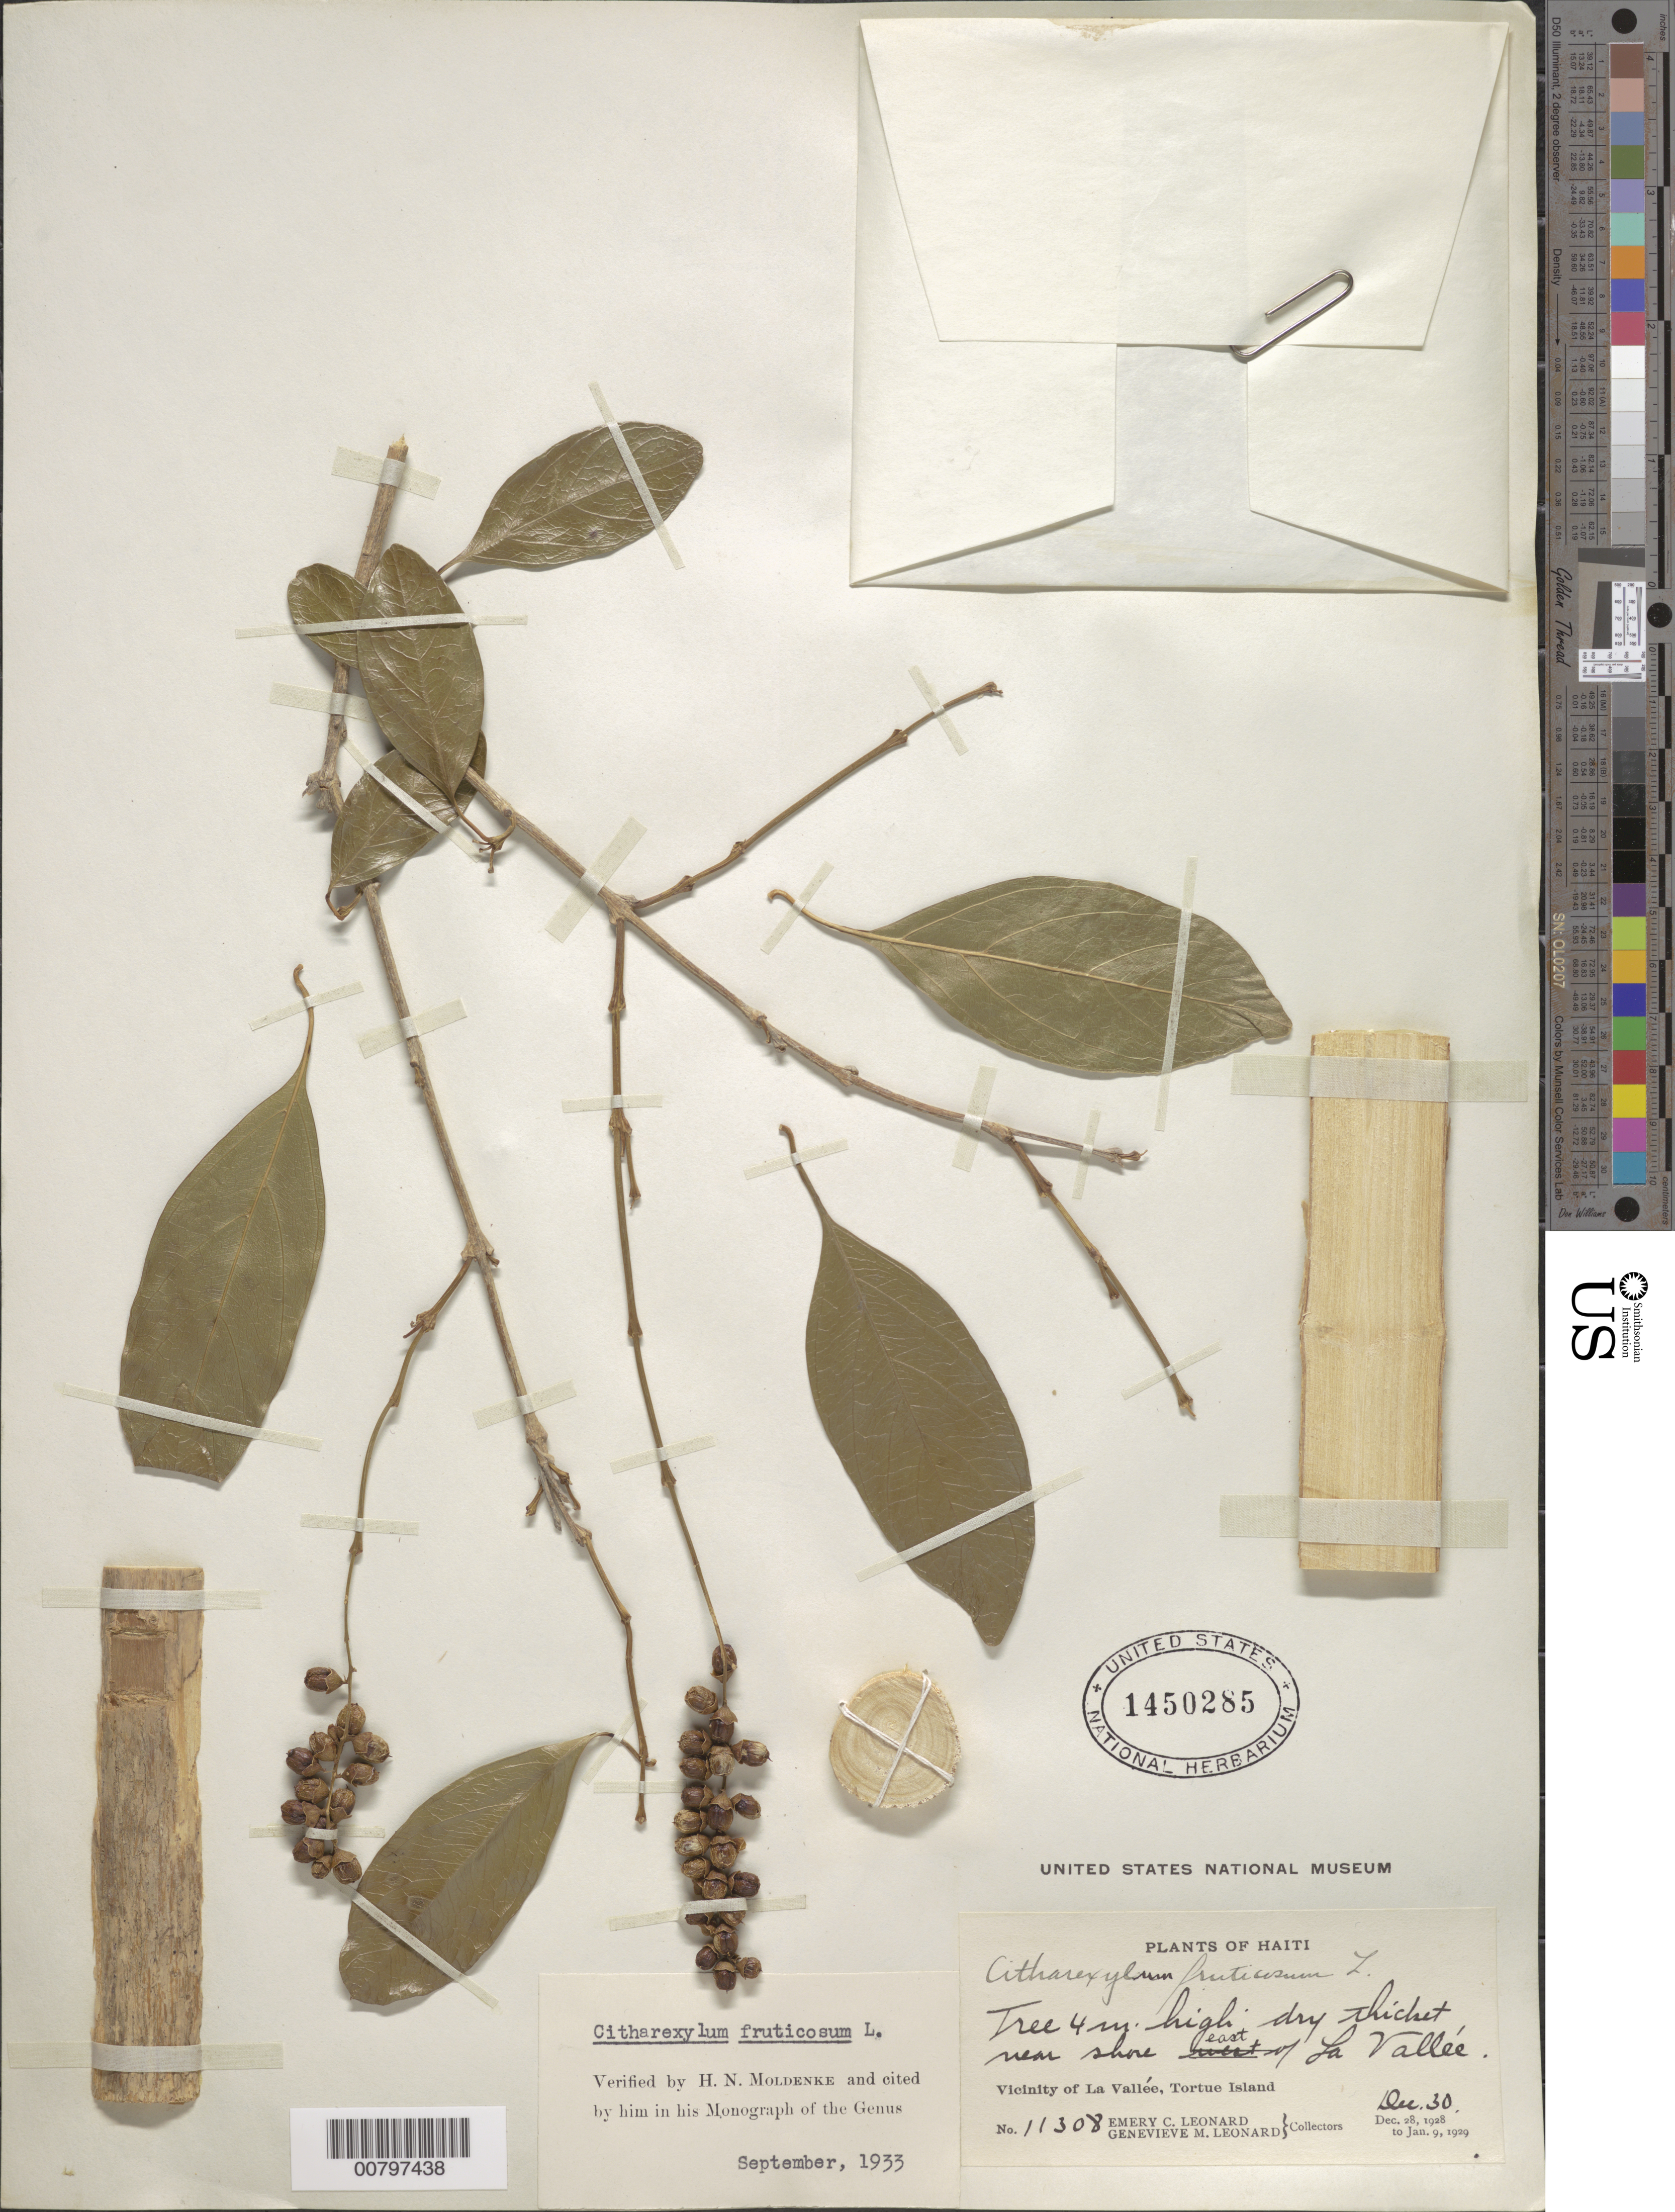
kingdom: Plantae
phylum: Tracheophyta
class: Magnoliopsida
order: Lamiales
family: Verbenaceae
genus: Citharexylum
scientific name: Citharexylum spinosum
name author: L.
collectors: E. C. Leonard & G. M. Leonard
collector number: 11308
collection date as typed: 30 Dec 1928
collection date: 1928-12-30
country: Haiti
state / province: Nord-Ouest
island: Île de la Tortue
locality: Near shore, E of La Vallée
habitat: Dry thicket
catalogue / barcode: US 1450285